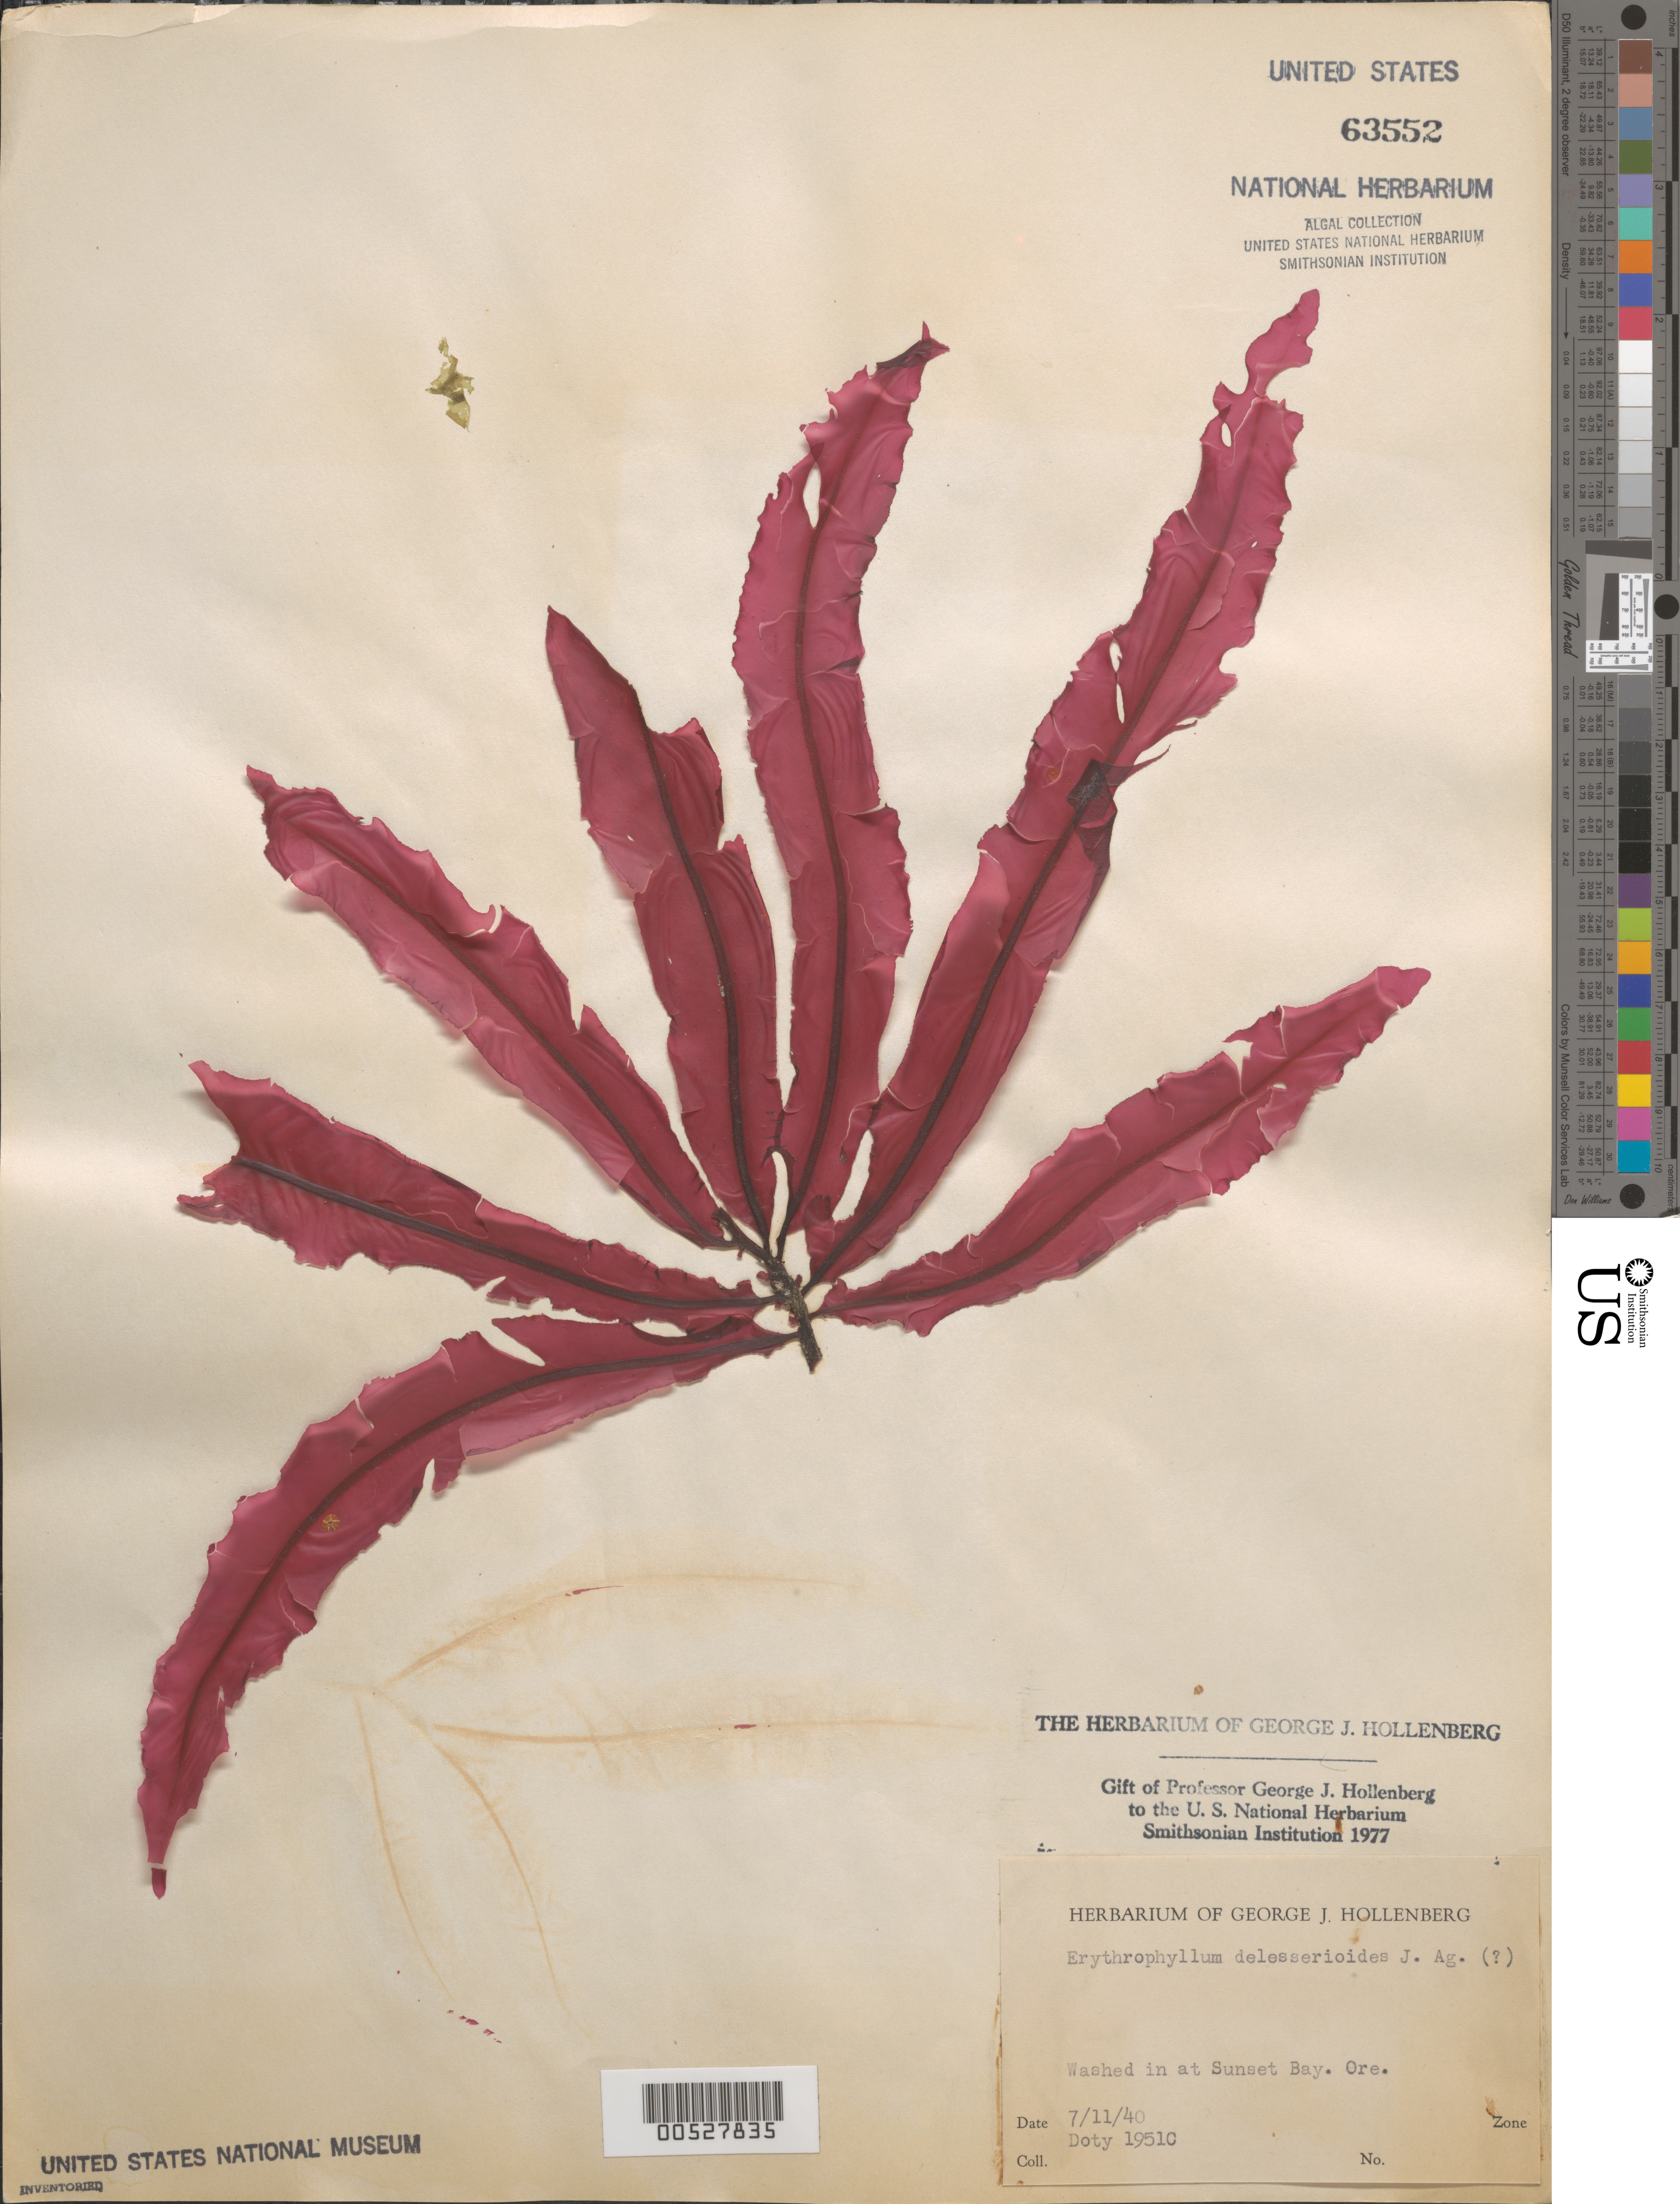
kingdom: Plantae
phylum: Rhodophyta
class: Florideophyceae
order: Gigartinales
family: Kallymeniaceae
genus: Erythrophyllum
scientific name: Erythrophyllum delesserioides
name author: J. Agardh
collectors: M. S. Doty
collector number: MSD 1951c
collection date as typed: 11 Jul 1940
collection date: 1940-07-11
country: United States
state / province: Oregon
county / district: Coos County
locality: Sunset Bay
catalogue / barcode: US 63552